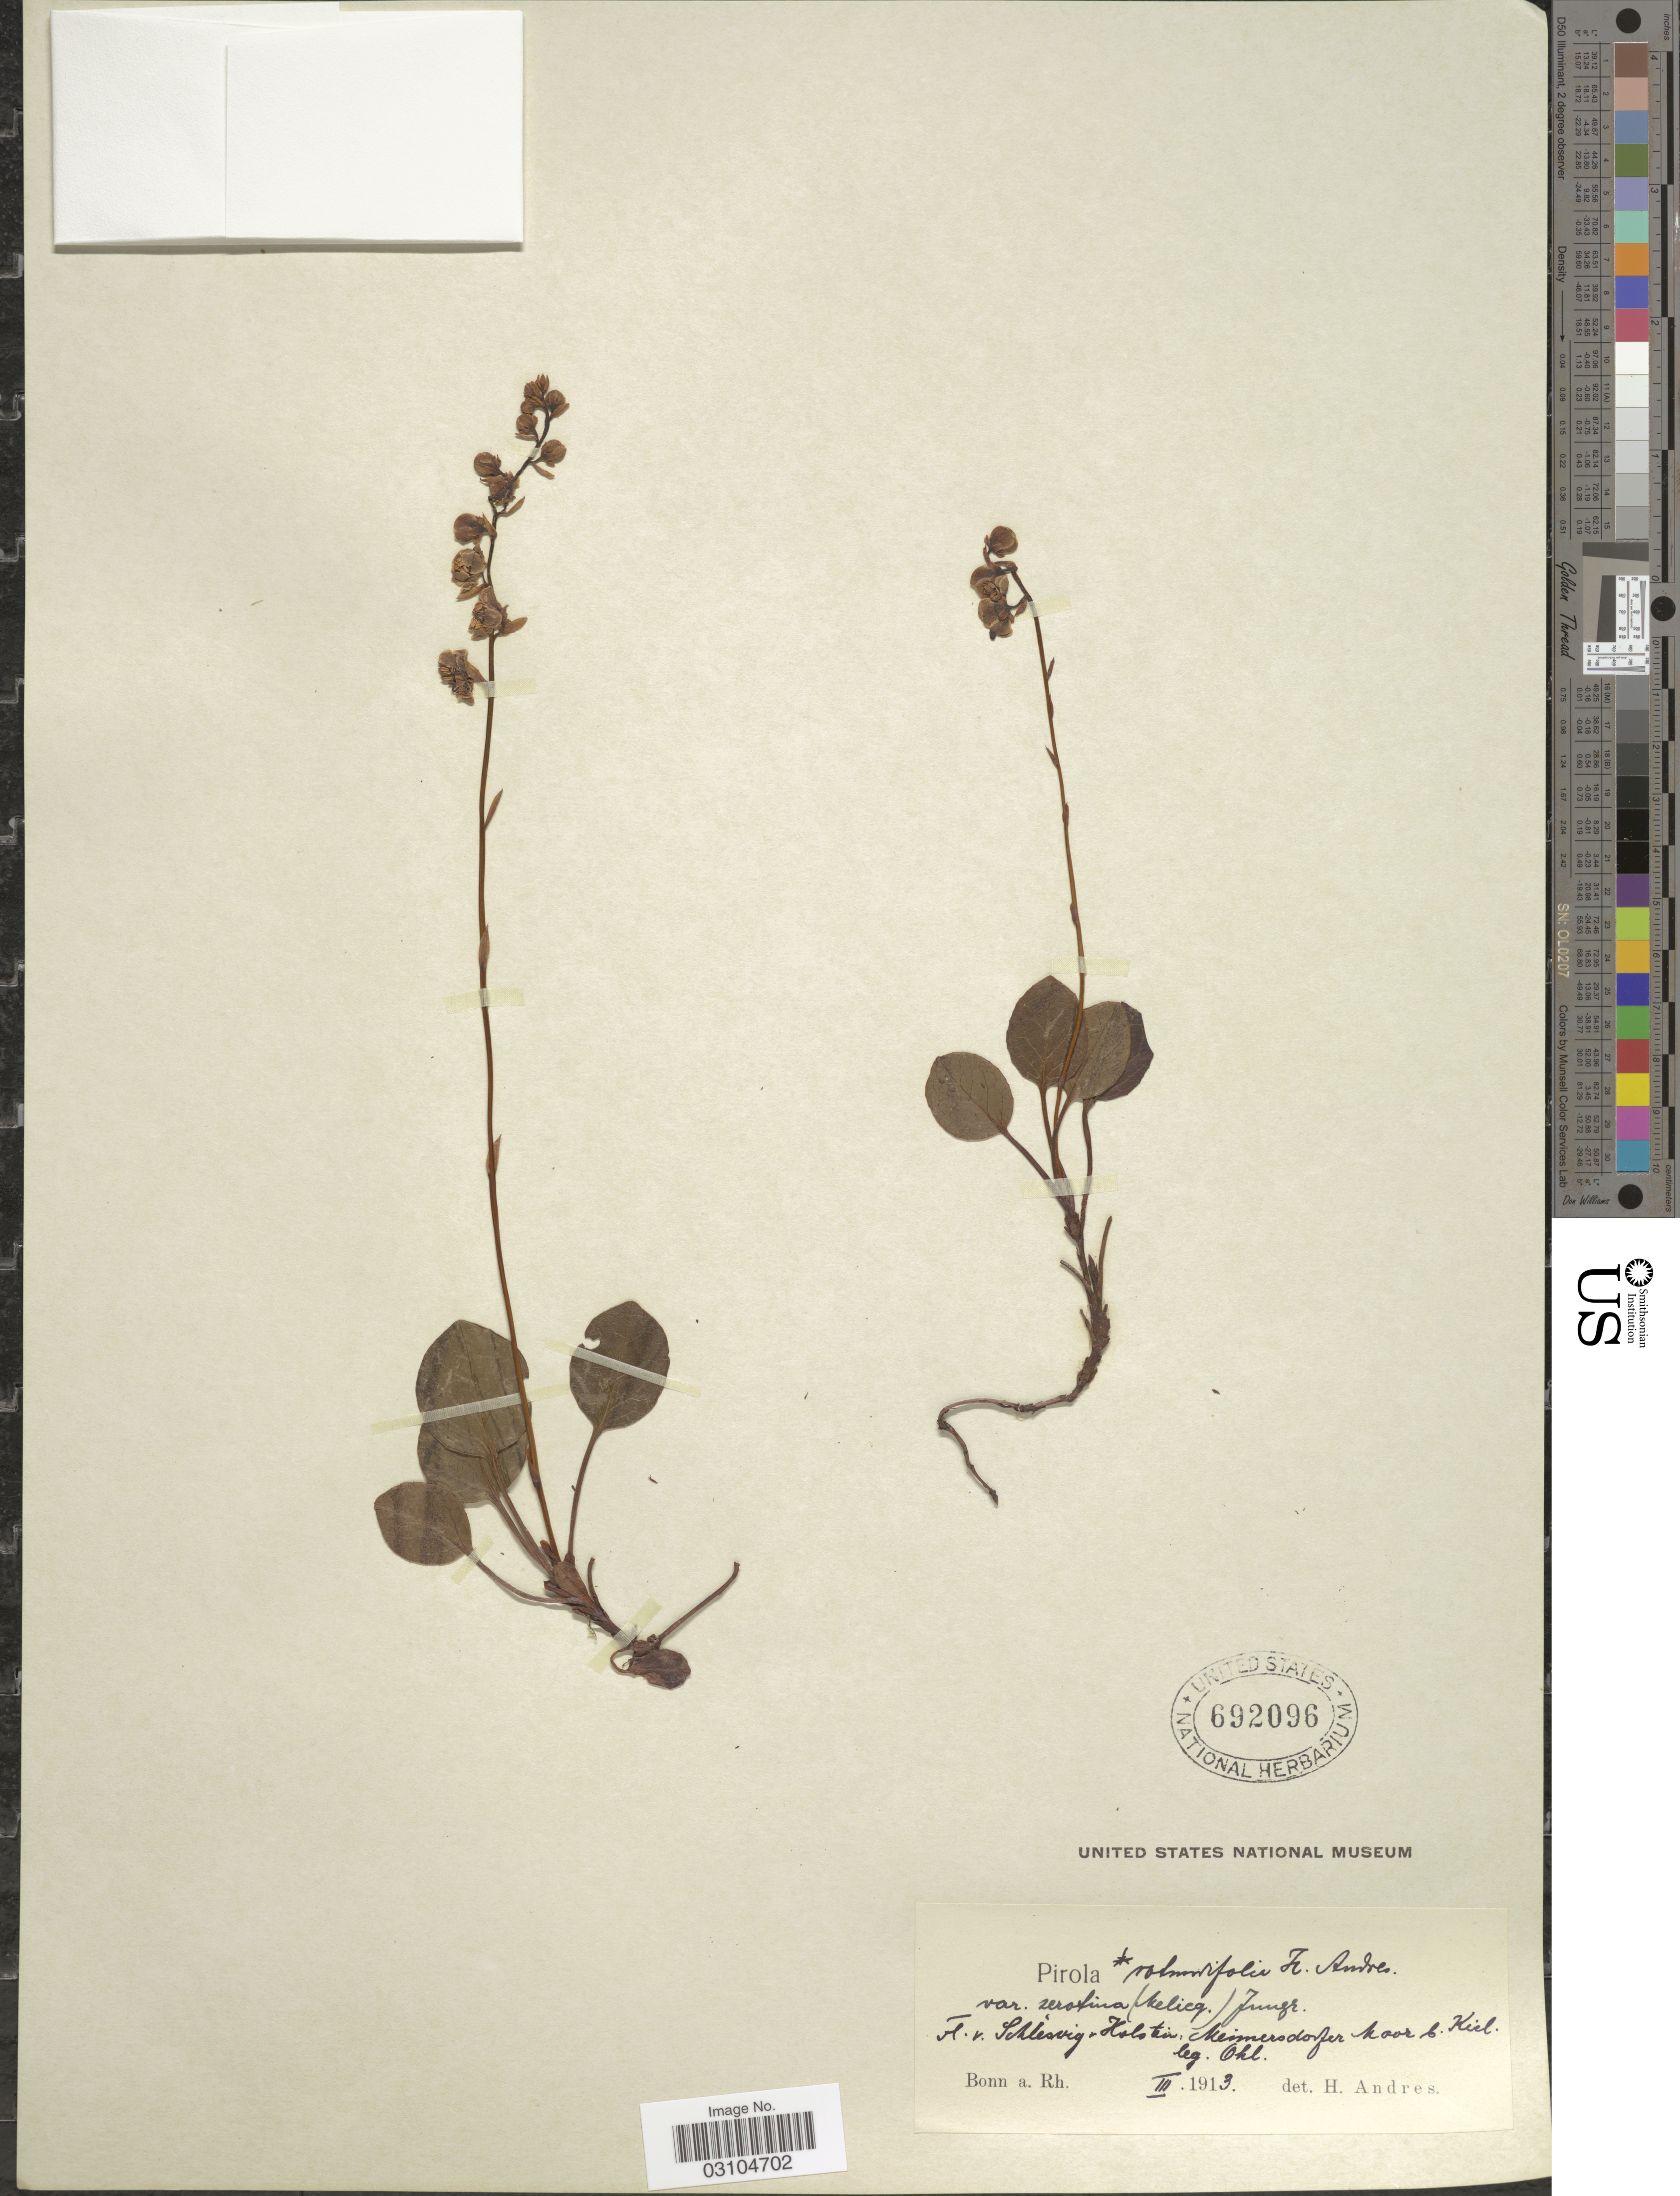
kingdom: Plantae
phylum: Tracheophyta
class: Magnoliopsida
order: Ericales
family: Ericaceae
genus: Pyrola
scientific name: Pyrola rotundifolia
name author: L.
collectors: Ohl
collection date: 1913-03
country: Germany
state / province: Schleswig-Holstein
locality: Meimersdorger Moor b. Kiel.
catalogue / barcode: US 692096